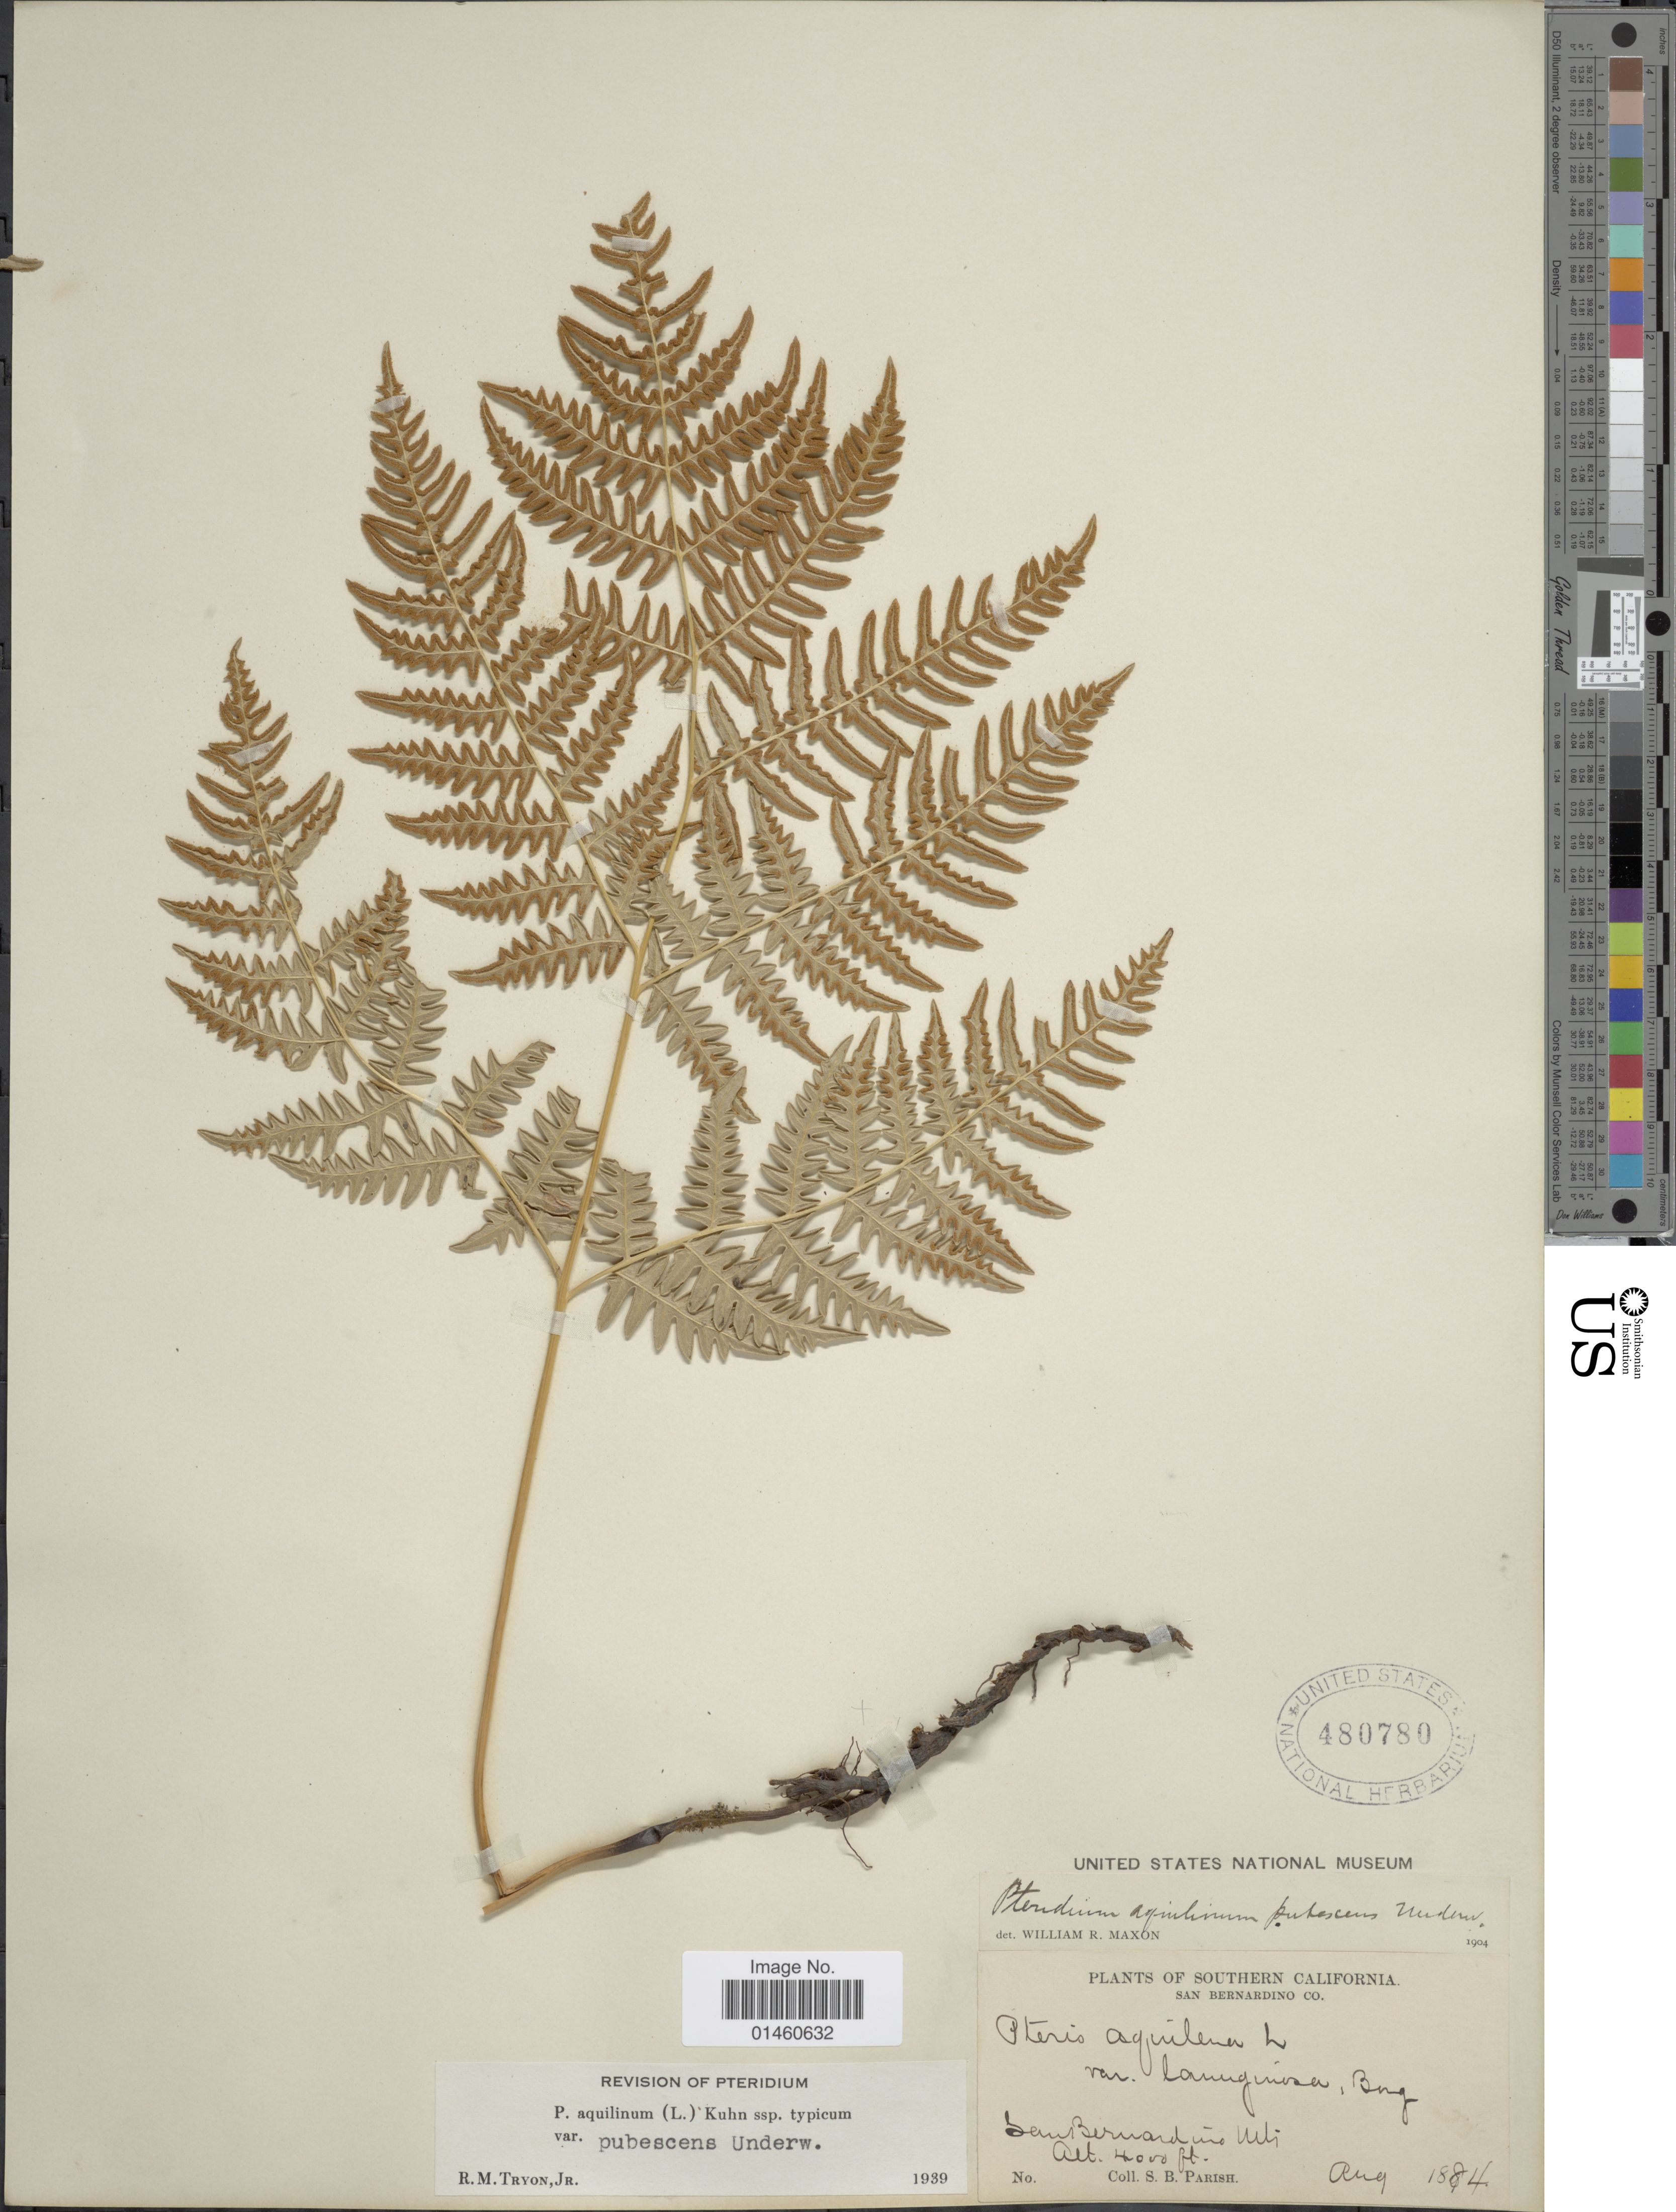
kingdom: Plantae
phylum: Tracheophyta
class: Polypodiopsida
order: Polypodiales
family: Dennstaedtiaceae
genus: Pteridium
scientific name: Pteridium pubescens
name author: (Underw.) Christenh.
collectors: S. B. Parish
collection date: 1884-08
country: United States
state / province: California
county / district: San Bernardino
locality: Southern California, San Bernardino Co., San Bernardino Mts.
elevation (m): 1219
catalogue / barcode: US 480780